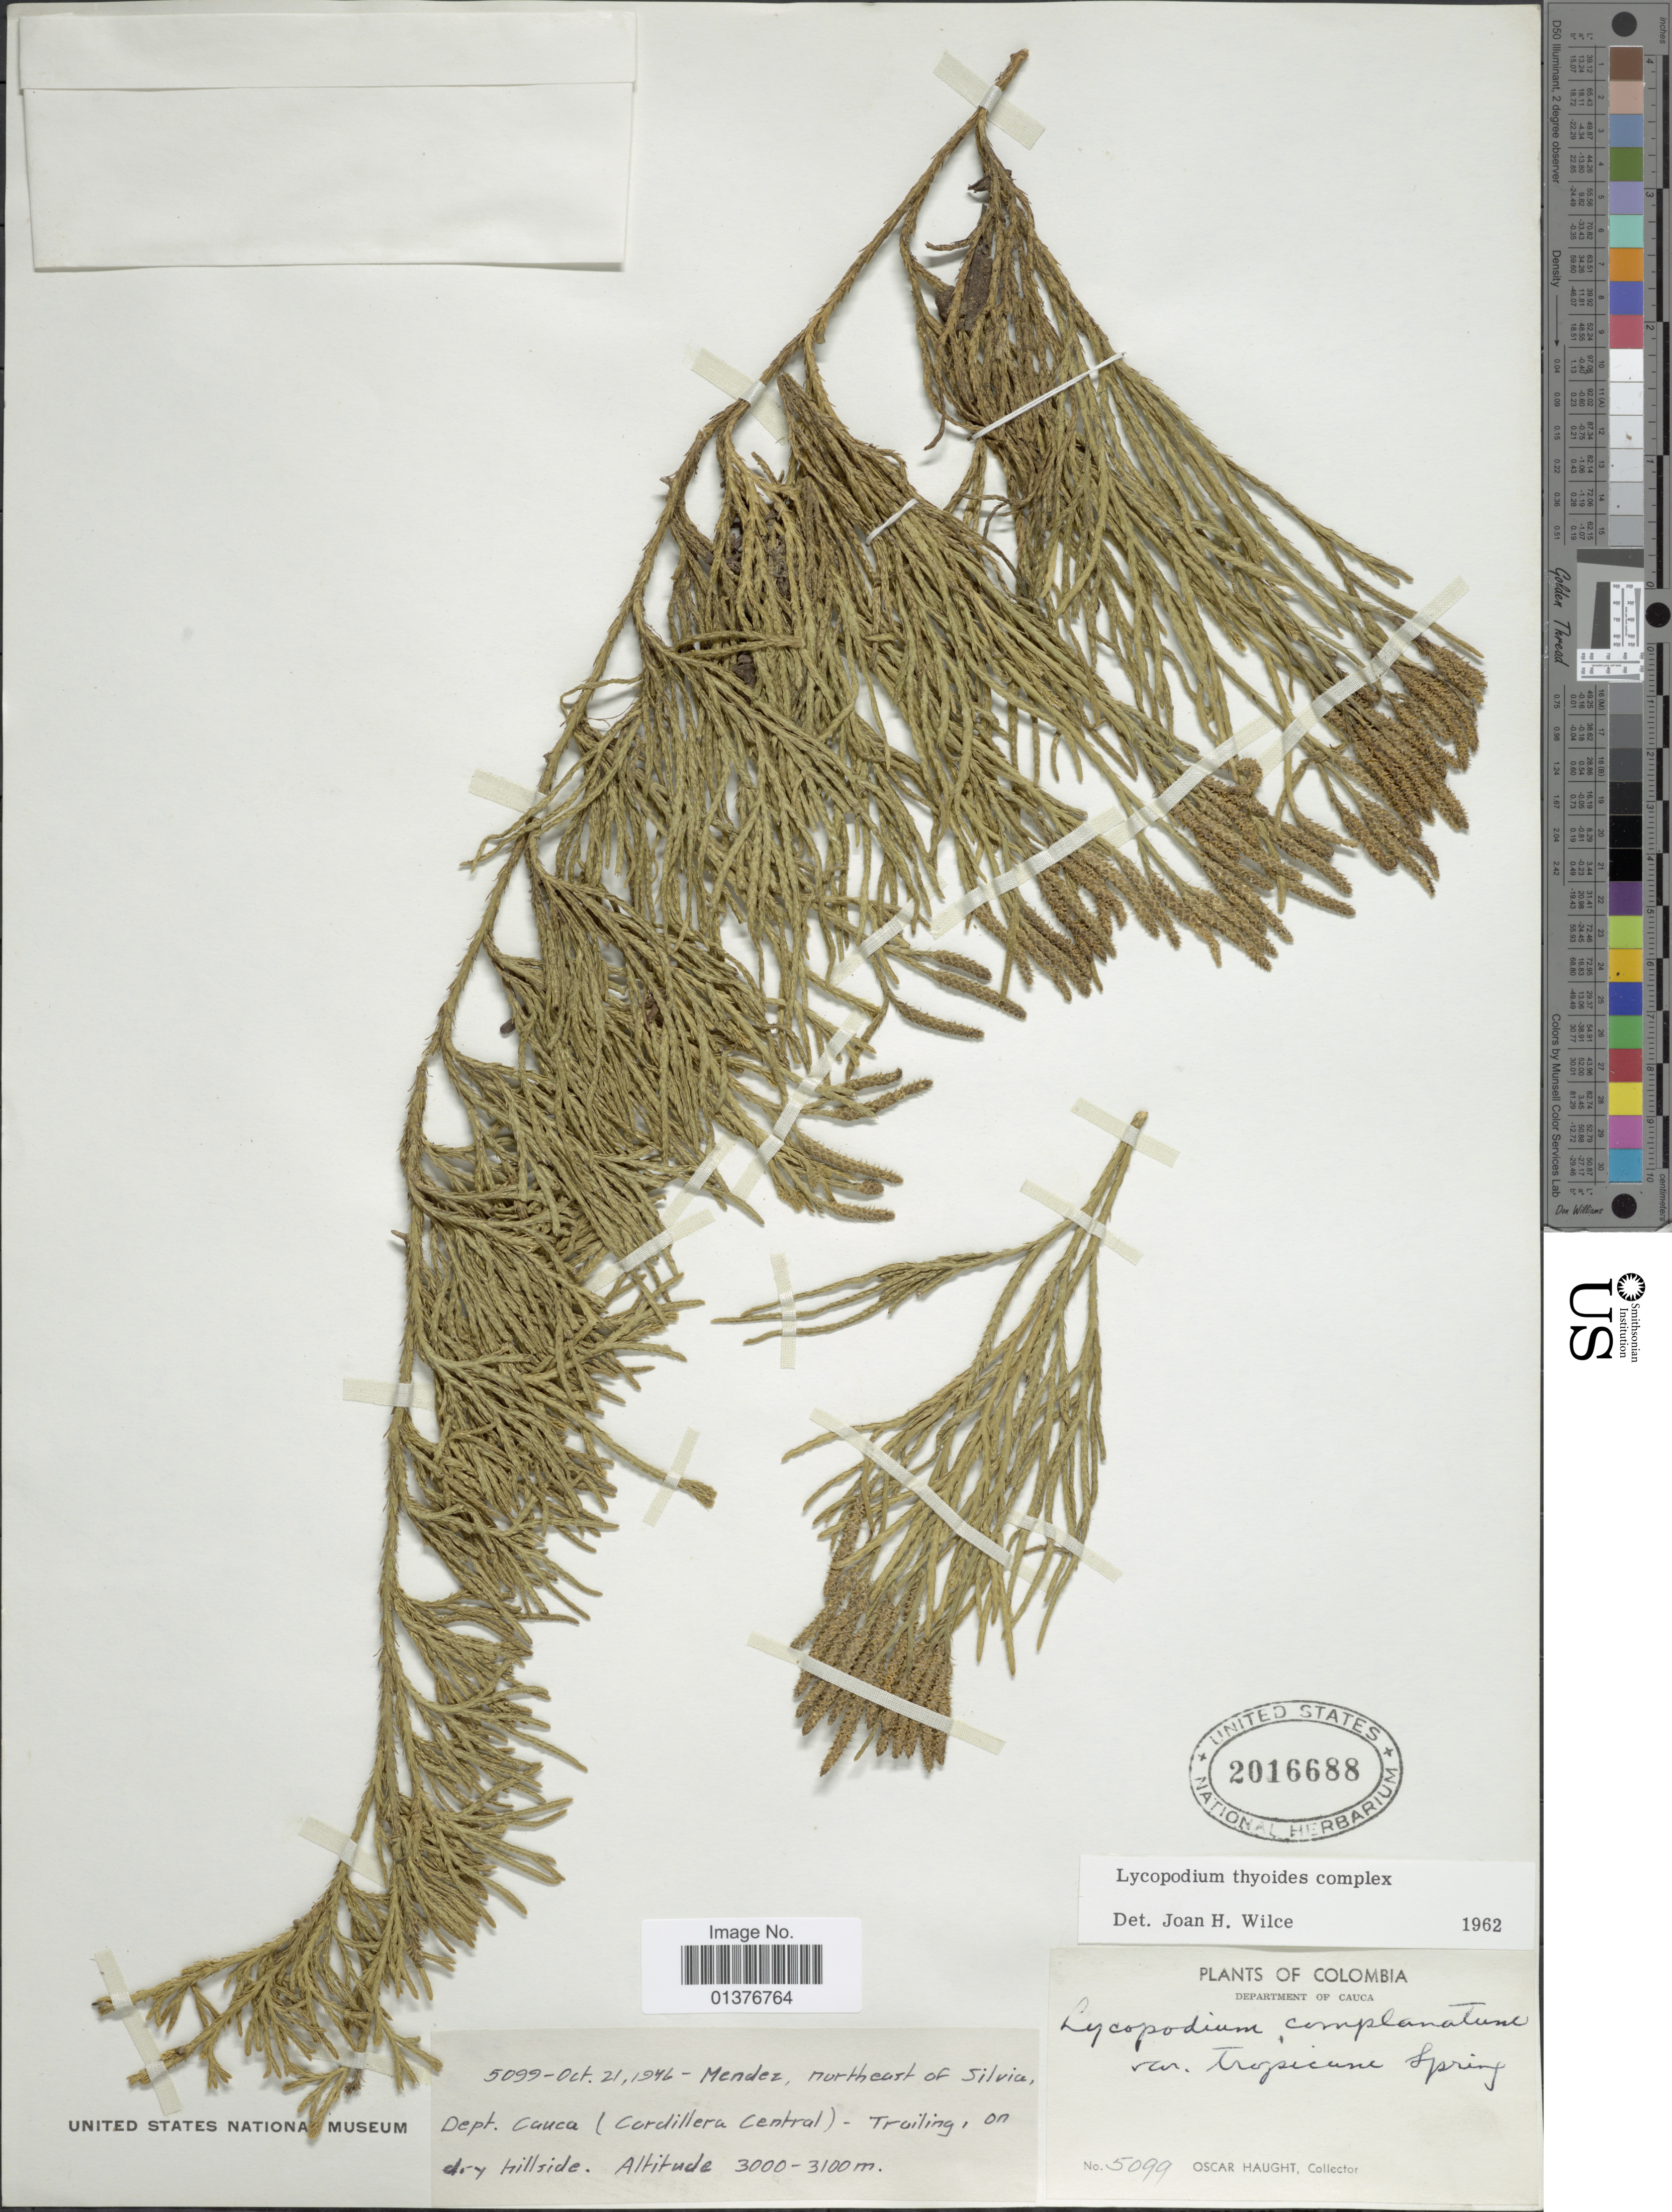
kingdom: Plantae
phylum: Tracheophyta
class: Lycopodiopsida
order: Lycopodiales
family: Lycopodiaceae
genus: Diphasiastrum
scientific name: Diphasiastrum thyoides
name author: (Humb. & Bonpl. ex Willd.) Holub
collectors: O. L. Haught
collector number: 5099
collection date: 1946-10-21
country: Colombia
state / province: Cauca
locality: Mendez, northeast of Silvia, Cordillera central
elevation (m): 3000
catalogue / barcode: US 2016688